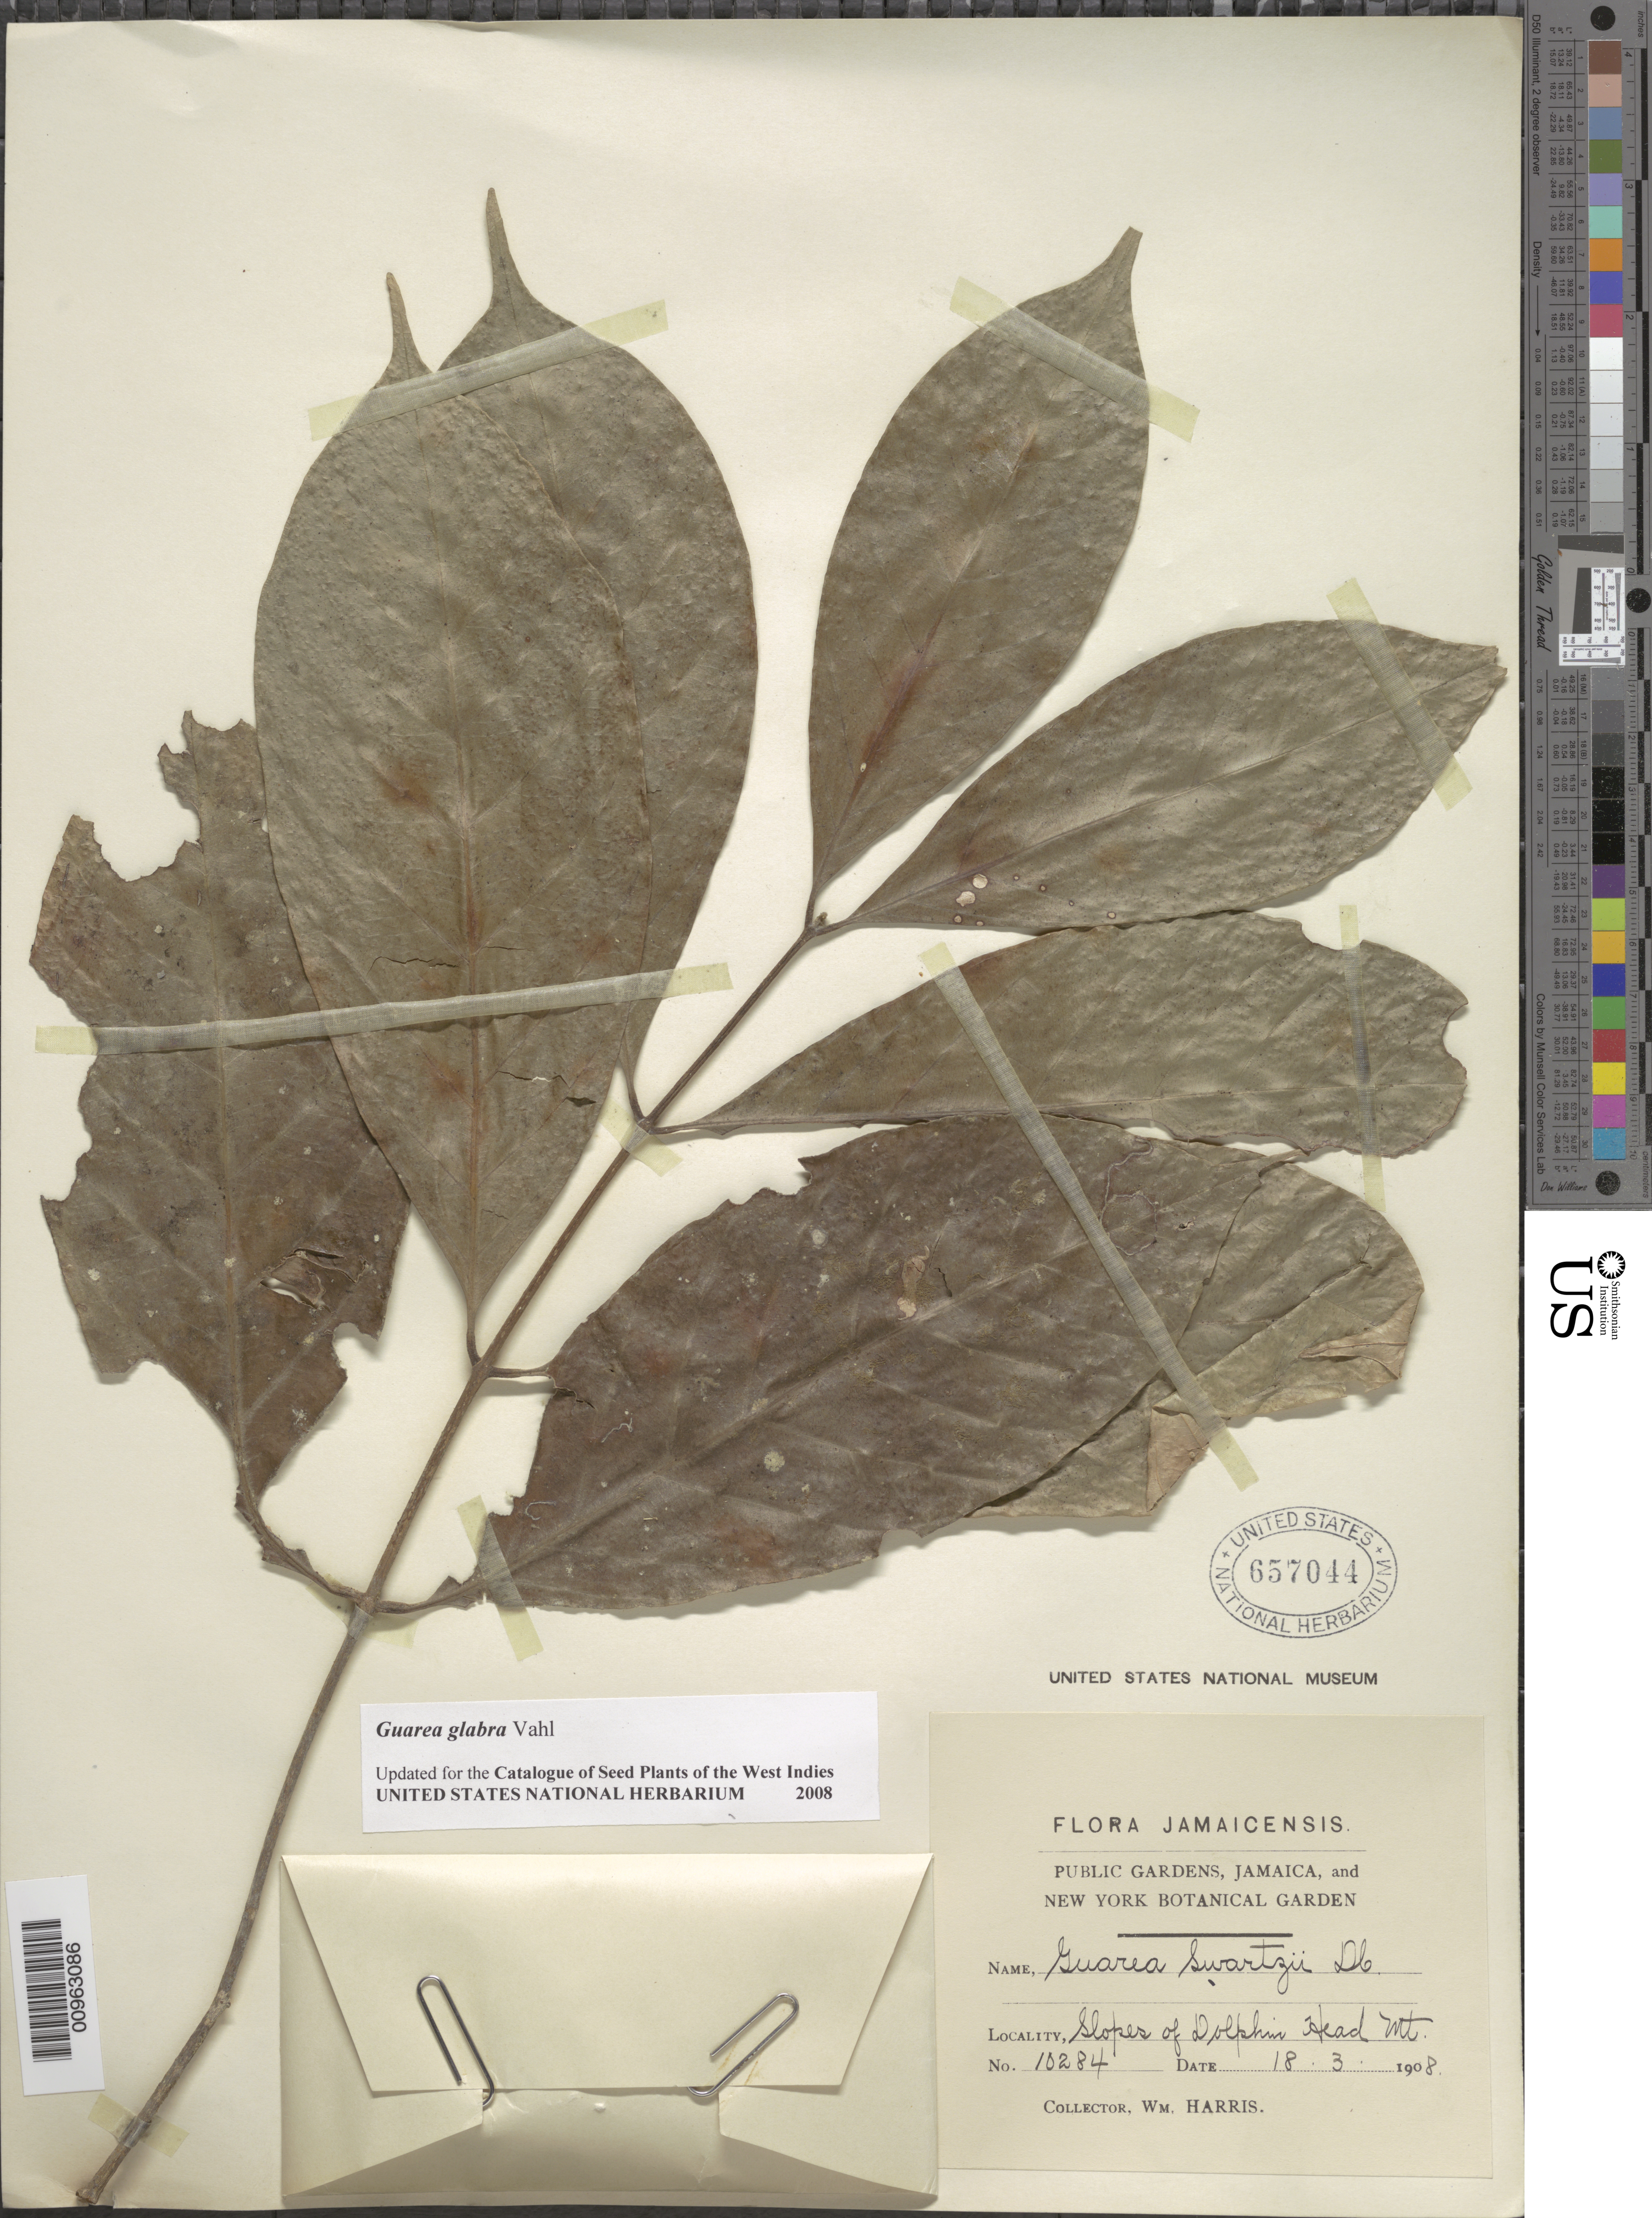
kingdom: Plantae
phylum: Tracheophyta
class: Magnoliopsida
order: Sapindales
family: Meliaceae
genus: Guarea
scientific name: Guarea glabra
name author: Vahl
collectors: W. H. Harris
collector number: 10284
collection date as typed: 18 Mar 1908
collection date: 1908-03-18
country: Jamaica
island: Jamaica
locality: Slopes of Dolphin Head Mt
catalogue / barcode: US 657044